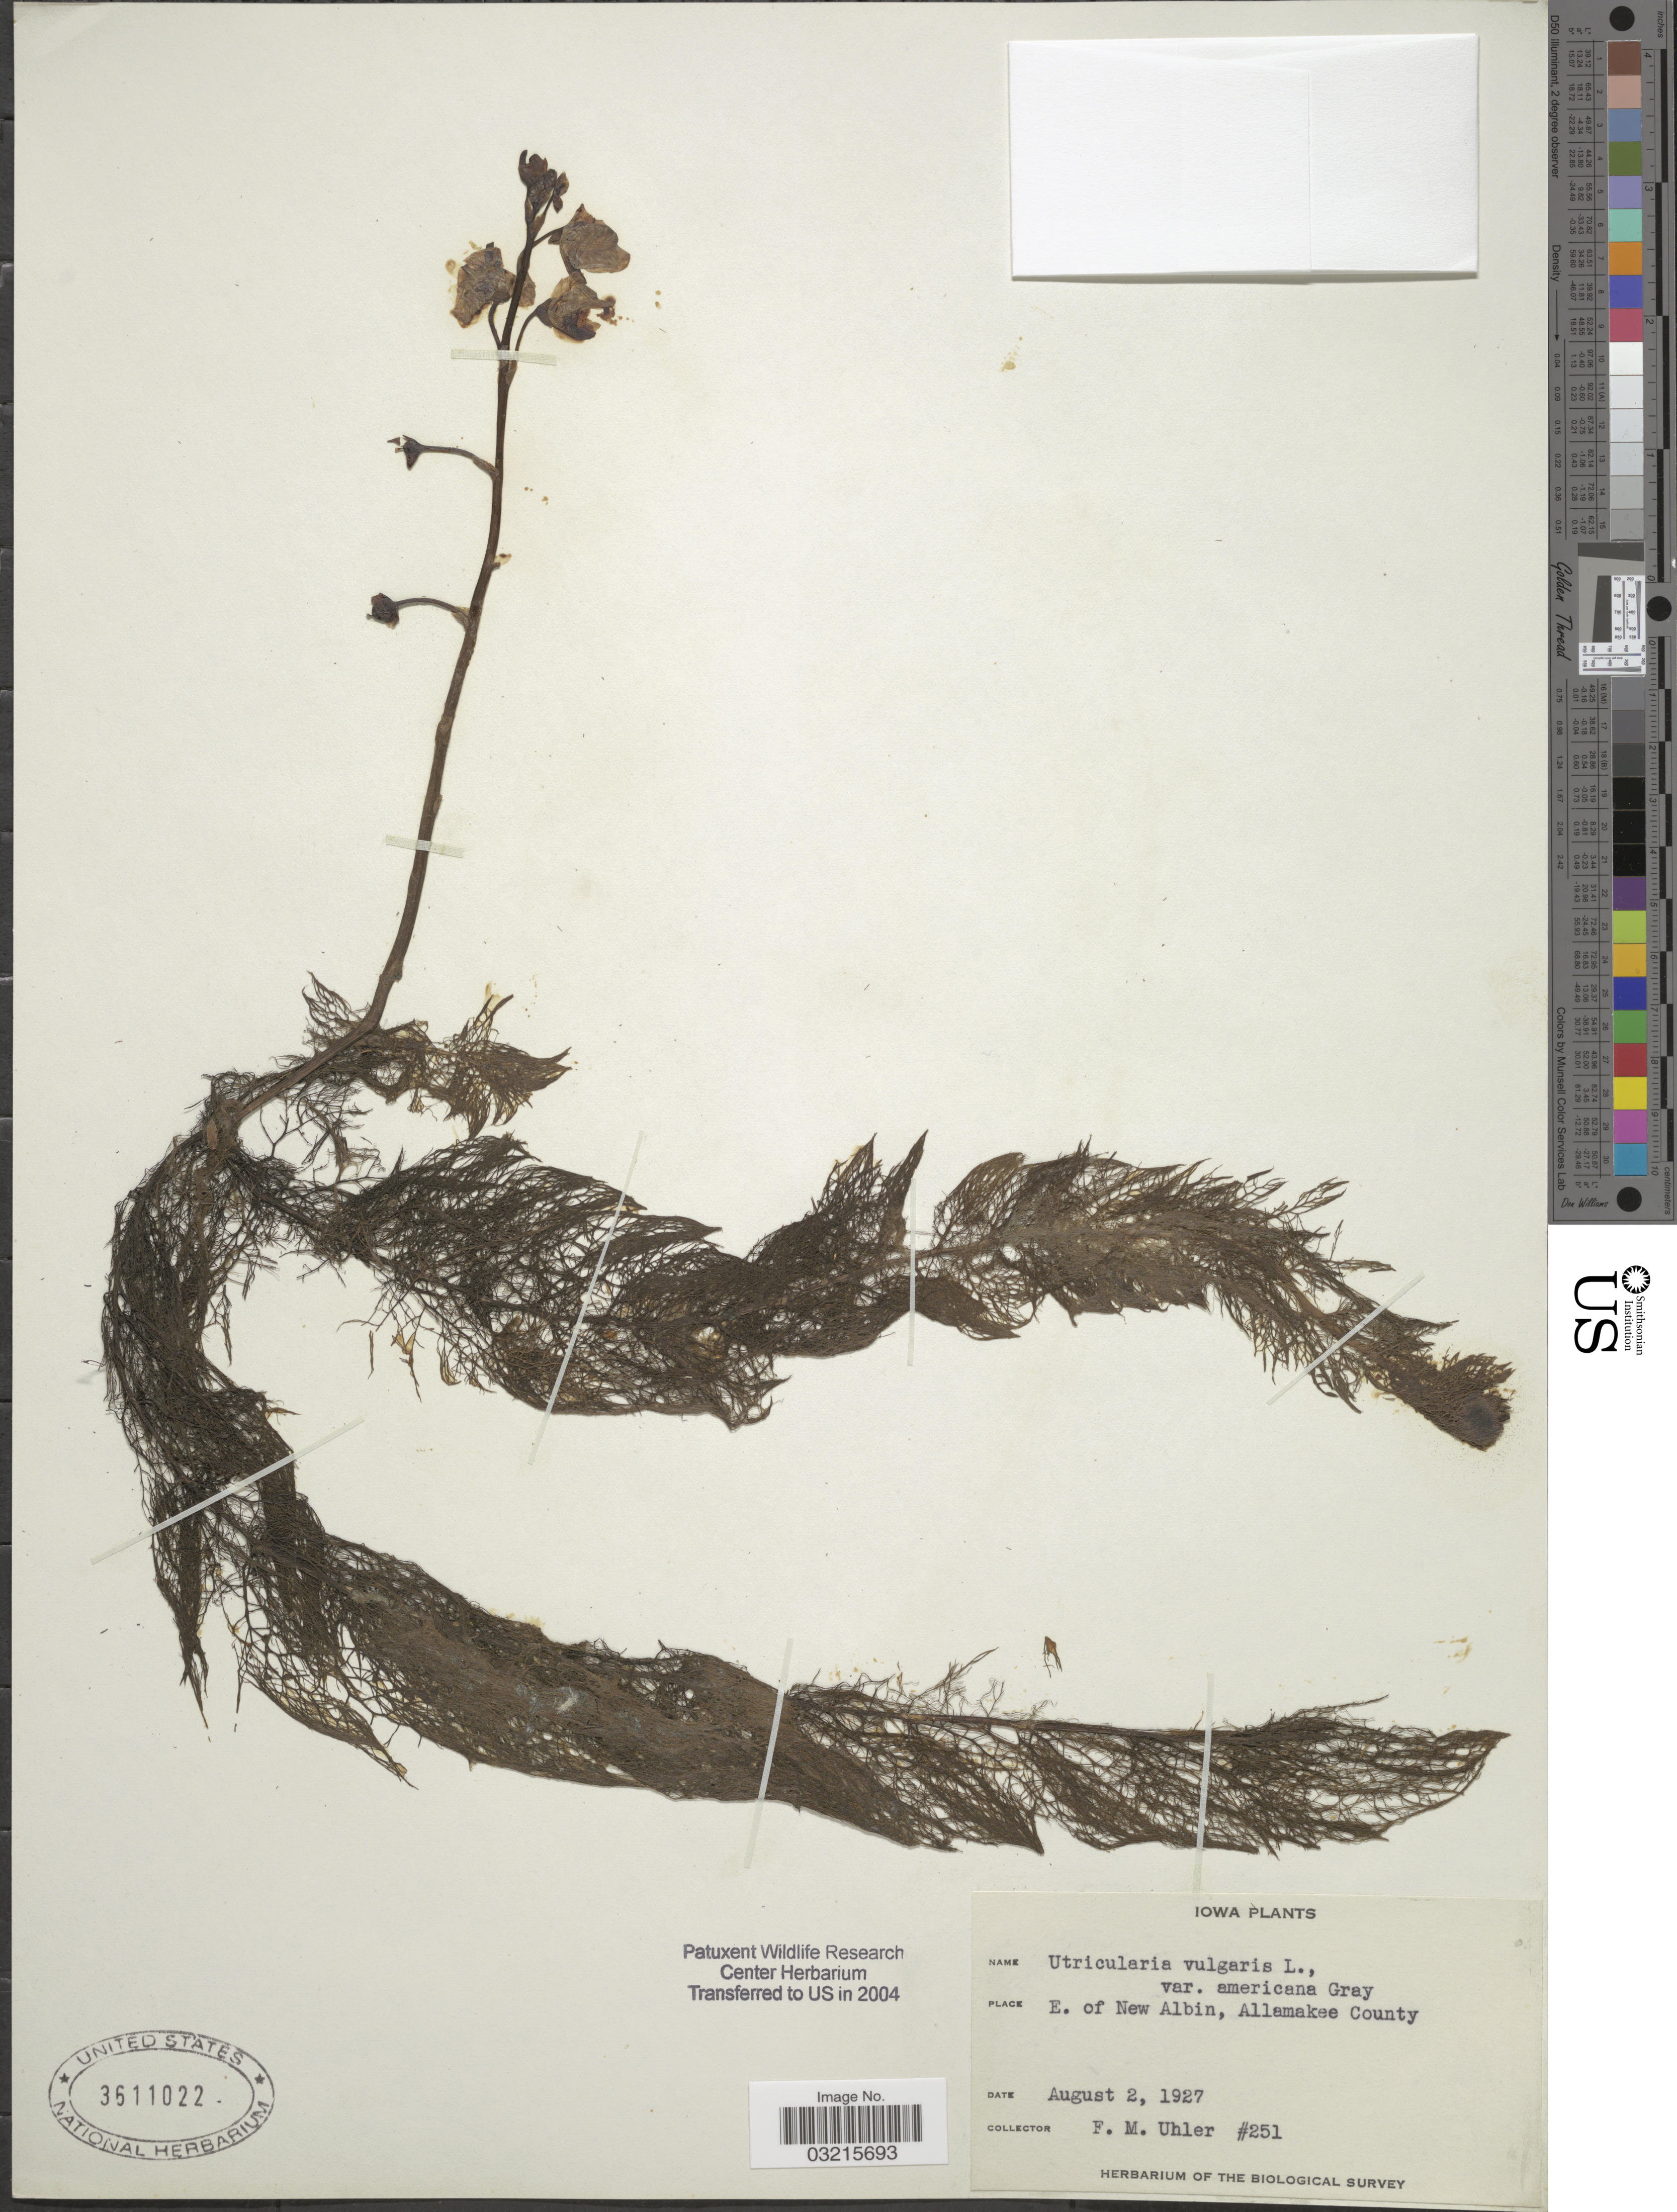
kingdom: Plantae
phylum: Tracheophyta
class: Magnoliopsida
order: Lamiales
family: Lentibulariaceae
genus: Utricularia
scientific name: Utricularia vulgaris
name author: L.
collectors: F. M. Uhler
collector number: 251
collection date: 1927-08-02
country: United States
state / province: Iowa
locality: E. of New Albin, Allamakee County.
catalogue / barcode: US 3611022